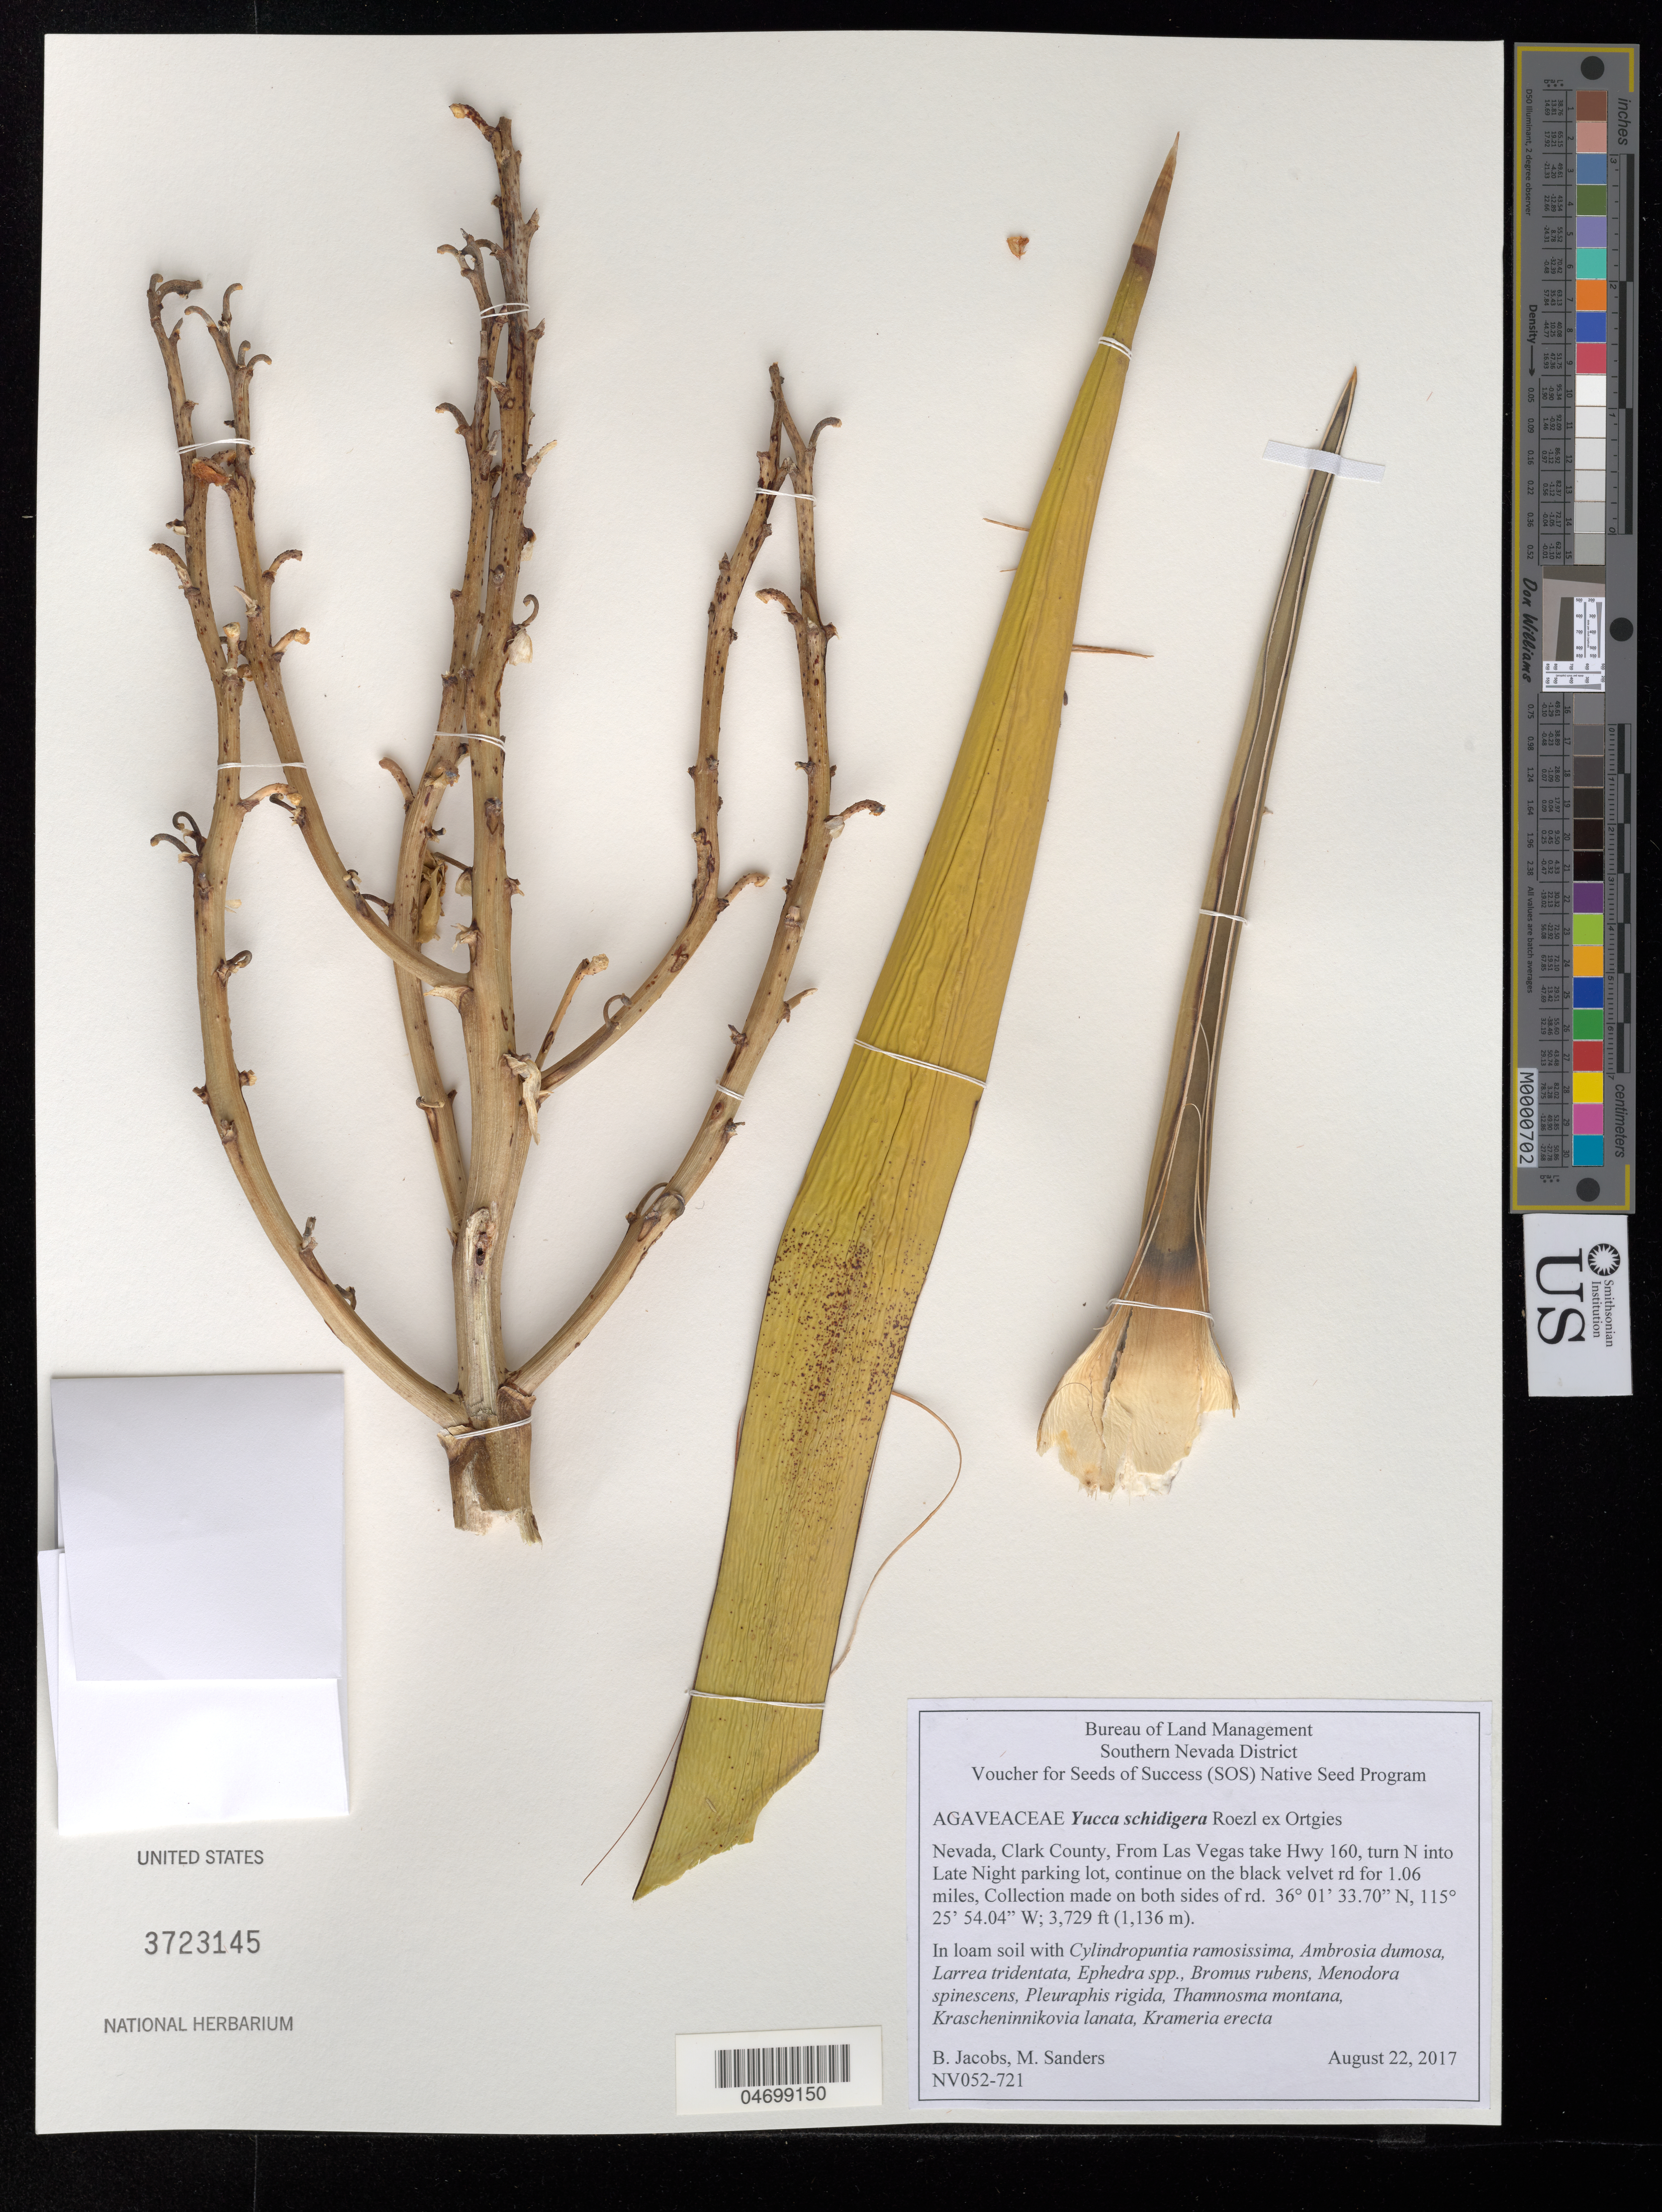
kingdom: Plantae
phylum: Tracheophyta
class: Liliopsida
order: Asparagales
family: Asparagaceae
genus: Yucca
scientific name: Yucca schidigera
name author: Roezl ex Ortgies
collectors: B. Jacobs & M. Sanders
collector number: NV052-721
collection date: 2017-08-22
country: United States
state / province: Nevada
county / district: Clark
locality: Red Rock National Conservation Area. 1.6 mi. on Black Velvet Rd.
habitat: R030XC007NV. In loam soil. With Ambrosia dumosa, Ephedra sp., Bromus rubens, etc.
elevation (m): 1137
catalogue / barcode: US 3723145